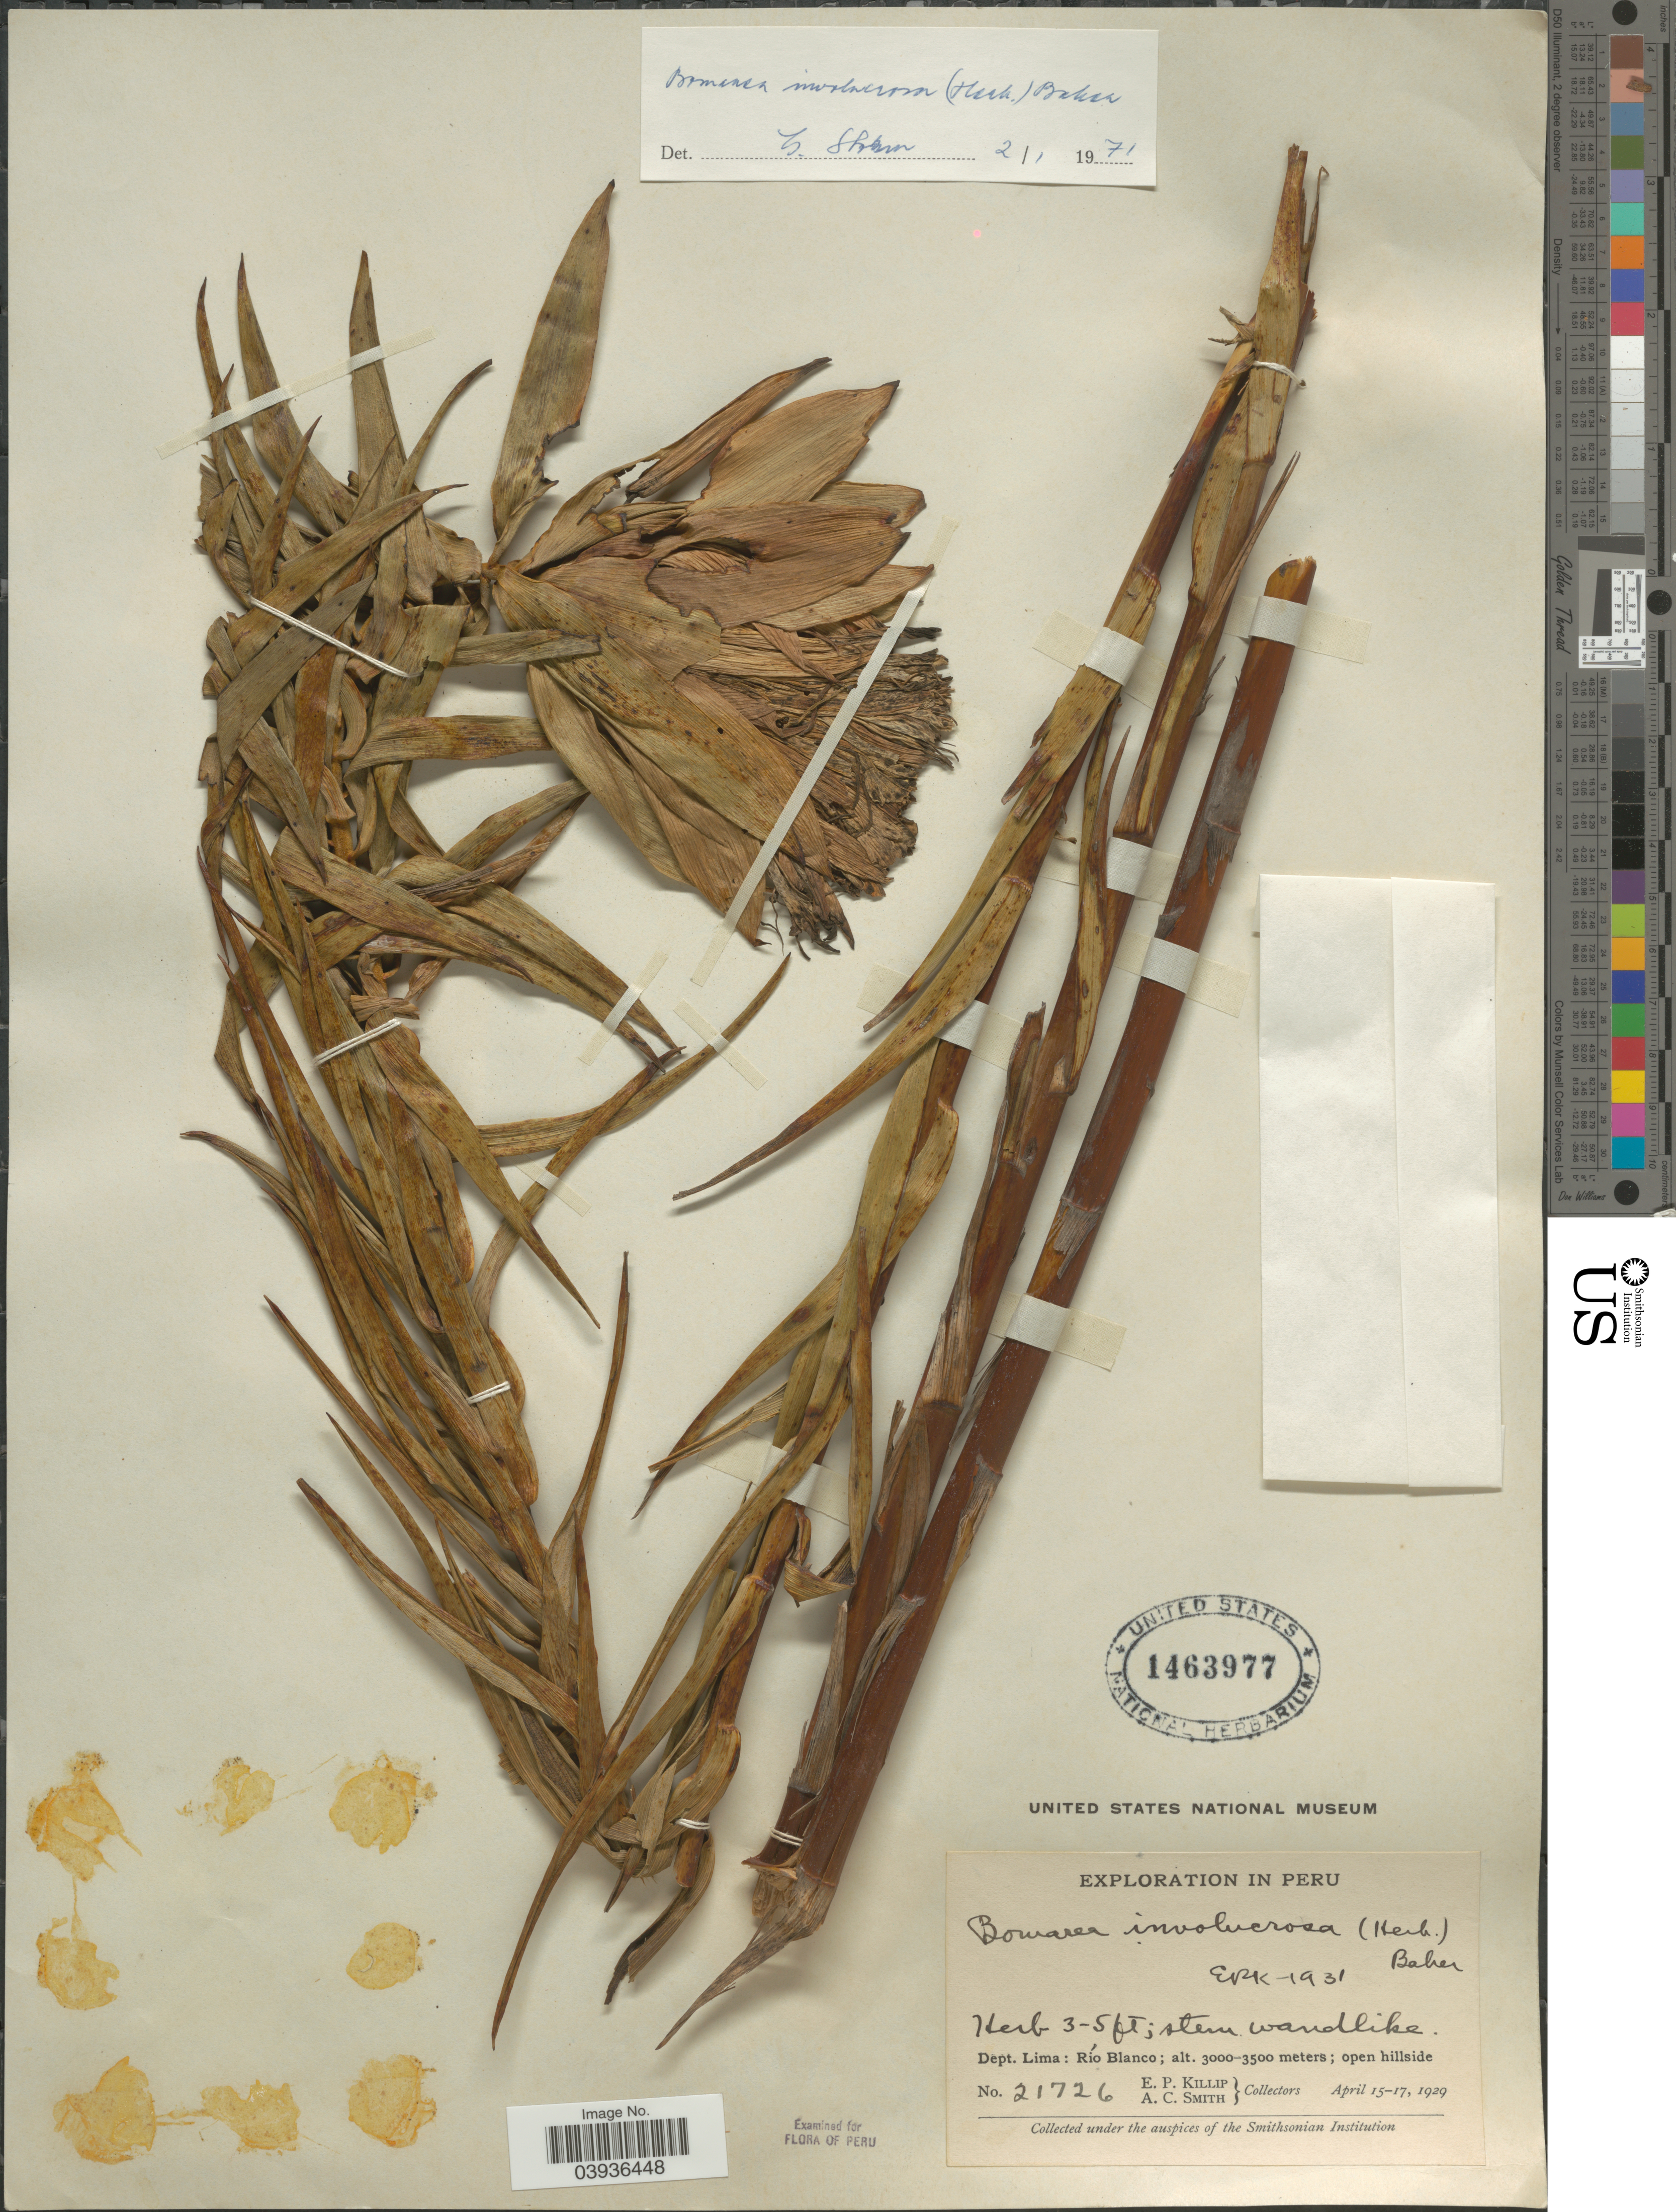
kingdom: Plantae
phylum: Tracheophyta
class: Liliopsida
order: Liliales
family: Alstroemeriaceae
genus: Bomarea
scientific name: Bomarea involucrosa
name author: (Herb.) Baker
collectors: E. P. Killip & A. C. Smith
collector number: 21726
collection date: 1929-04-15/1929-04-17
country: Peru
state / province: Lima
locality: Dept. Lima: Río Blanco.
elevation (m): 3000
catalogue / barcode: US 1463977